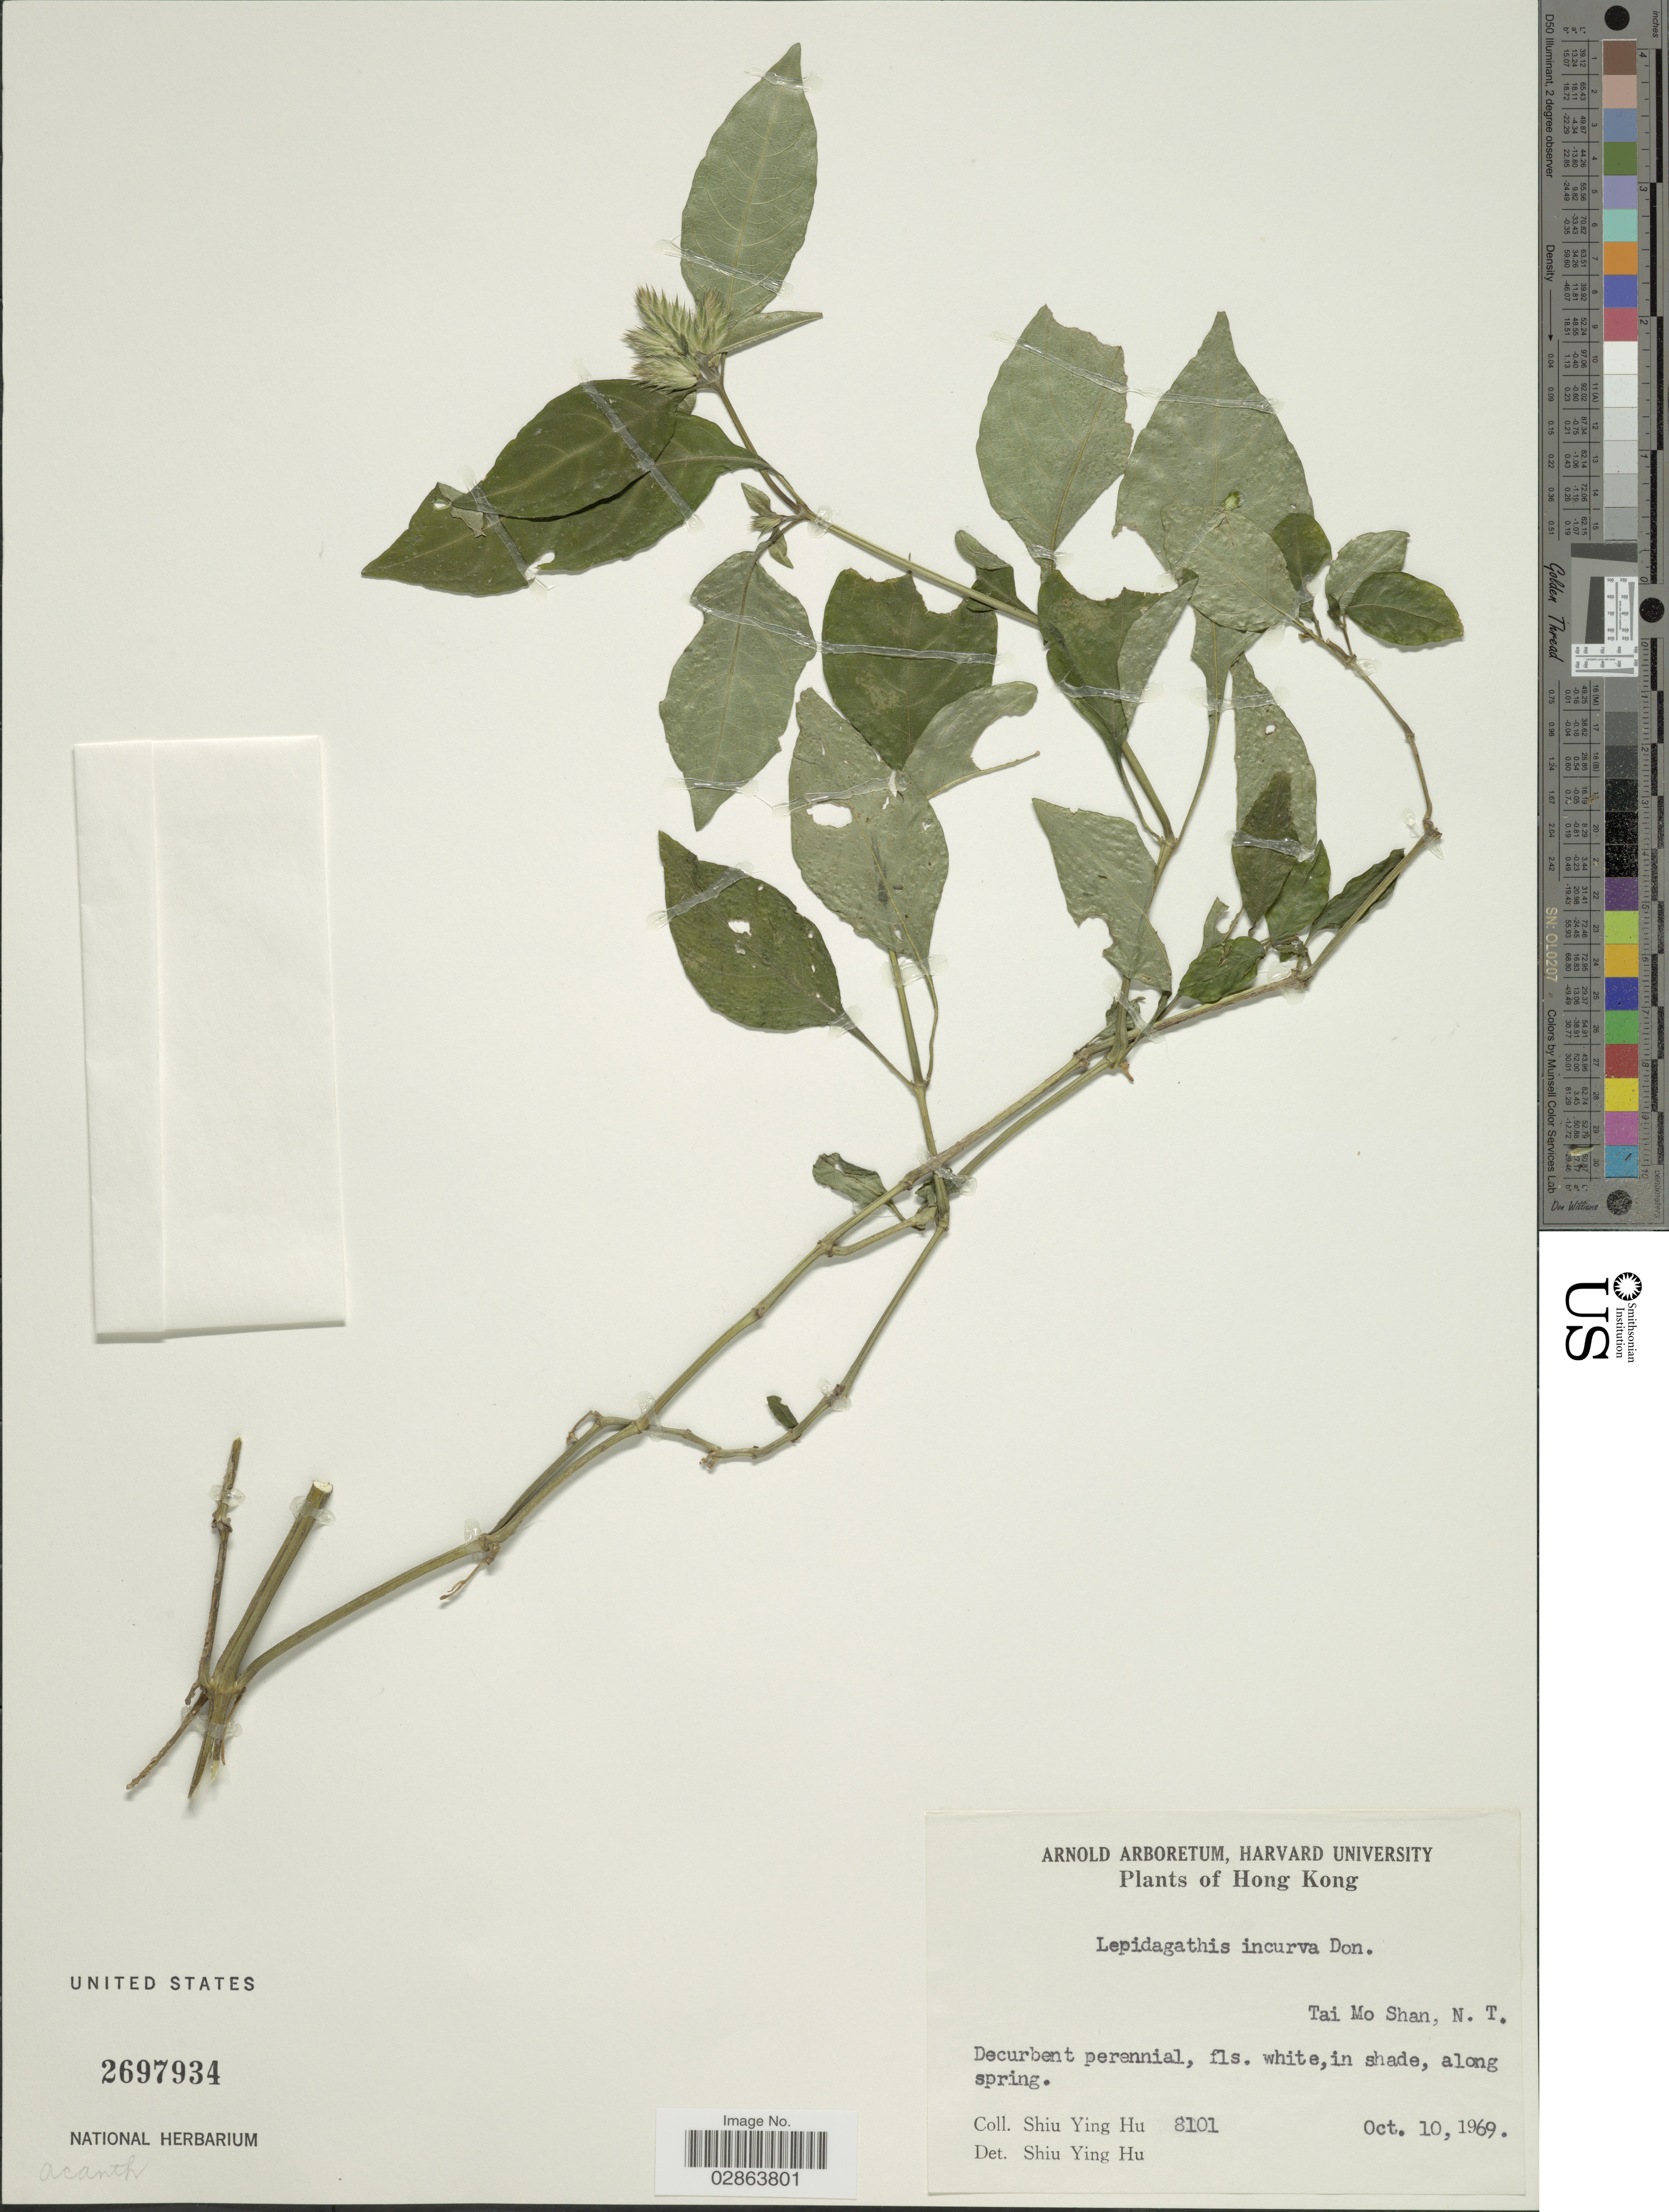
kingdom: Plantae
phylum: Tracheophyta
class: Magnoliopsida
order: Lamiales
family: Acanthaceae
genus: Lepidagathis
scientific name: Lepidagathis incurva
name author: Buch.-Ham. ex D. Don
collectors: S. Y. Hu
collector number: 8101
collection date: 1969-10-10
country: China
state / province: Hong Kong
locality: Tai Mo Shan, N.T.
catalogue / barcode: US 2697934